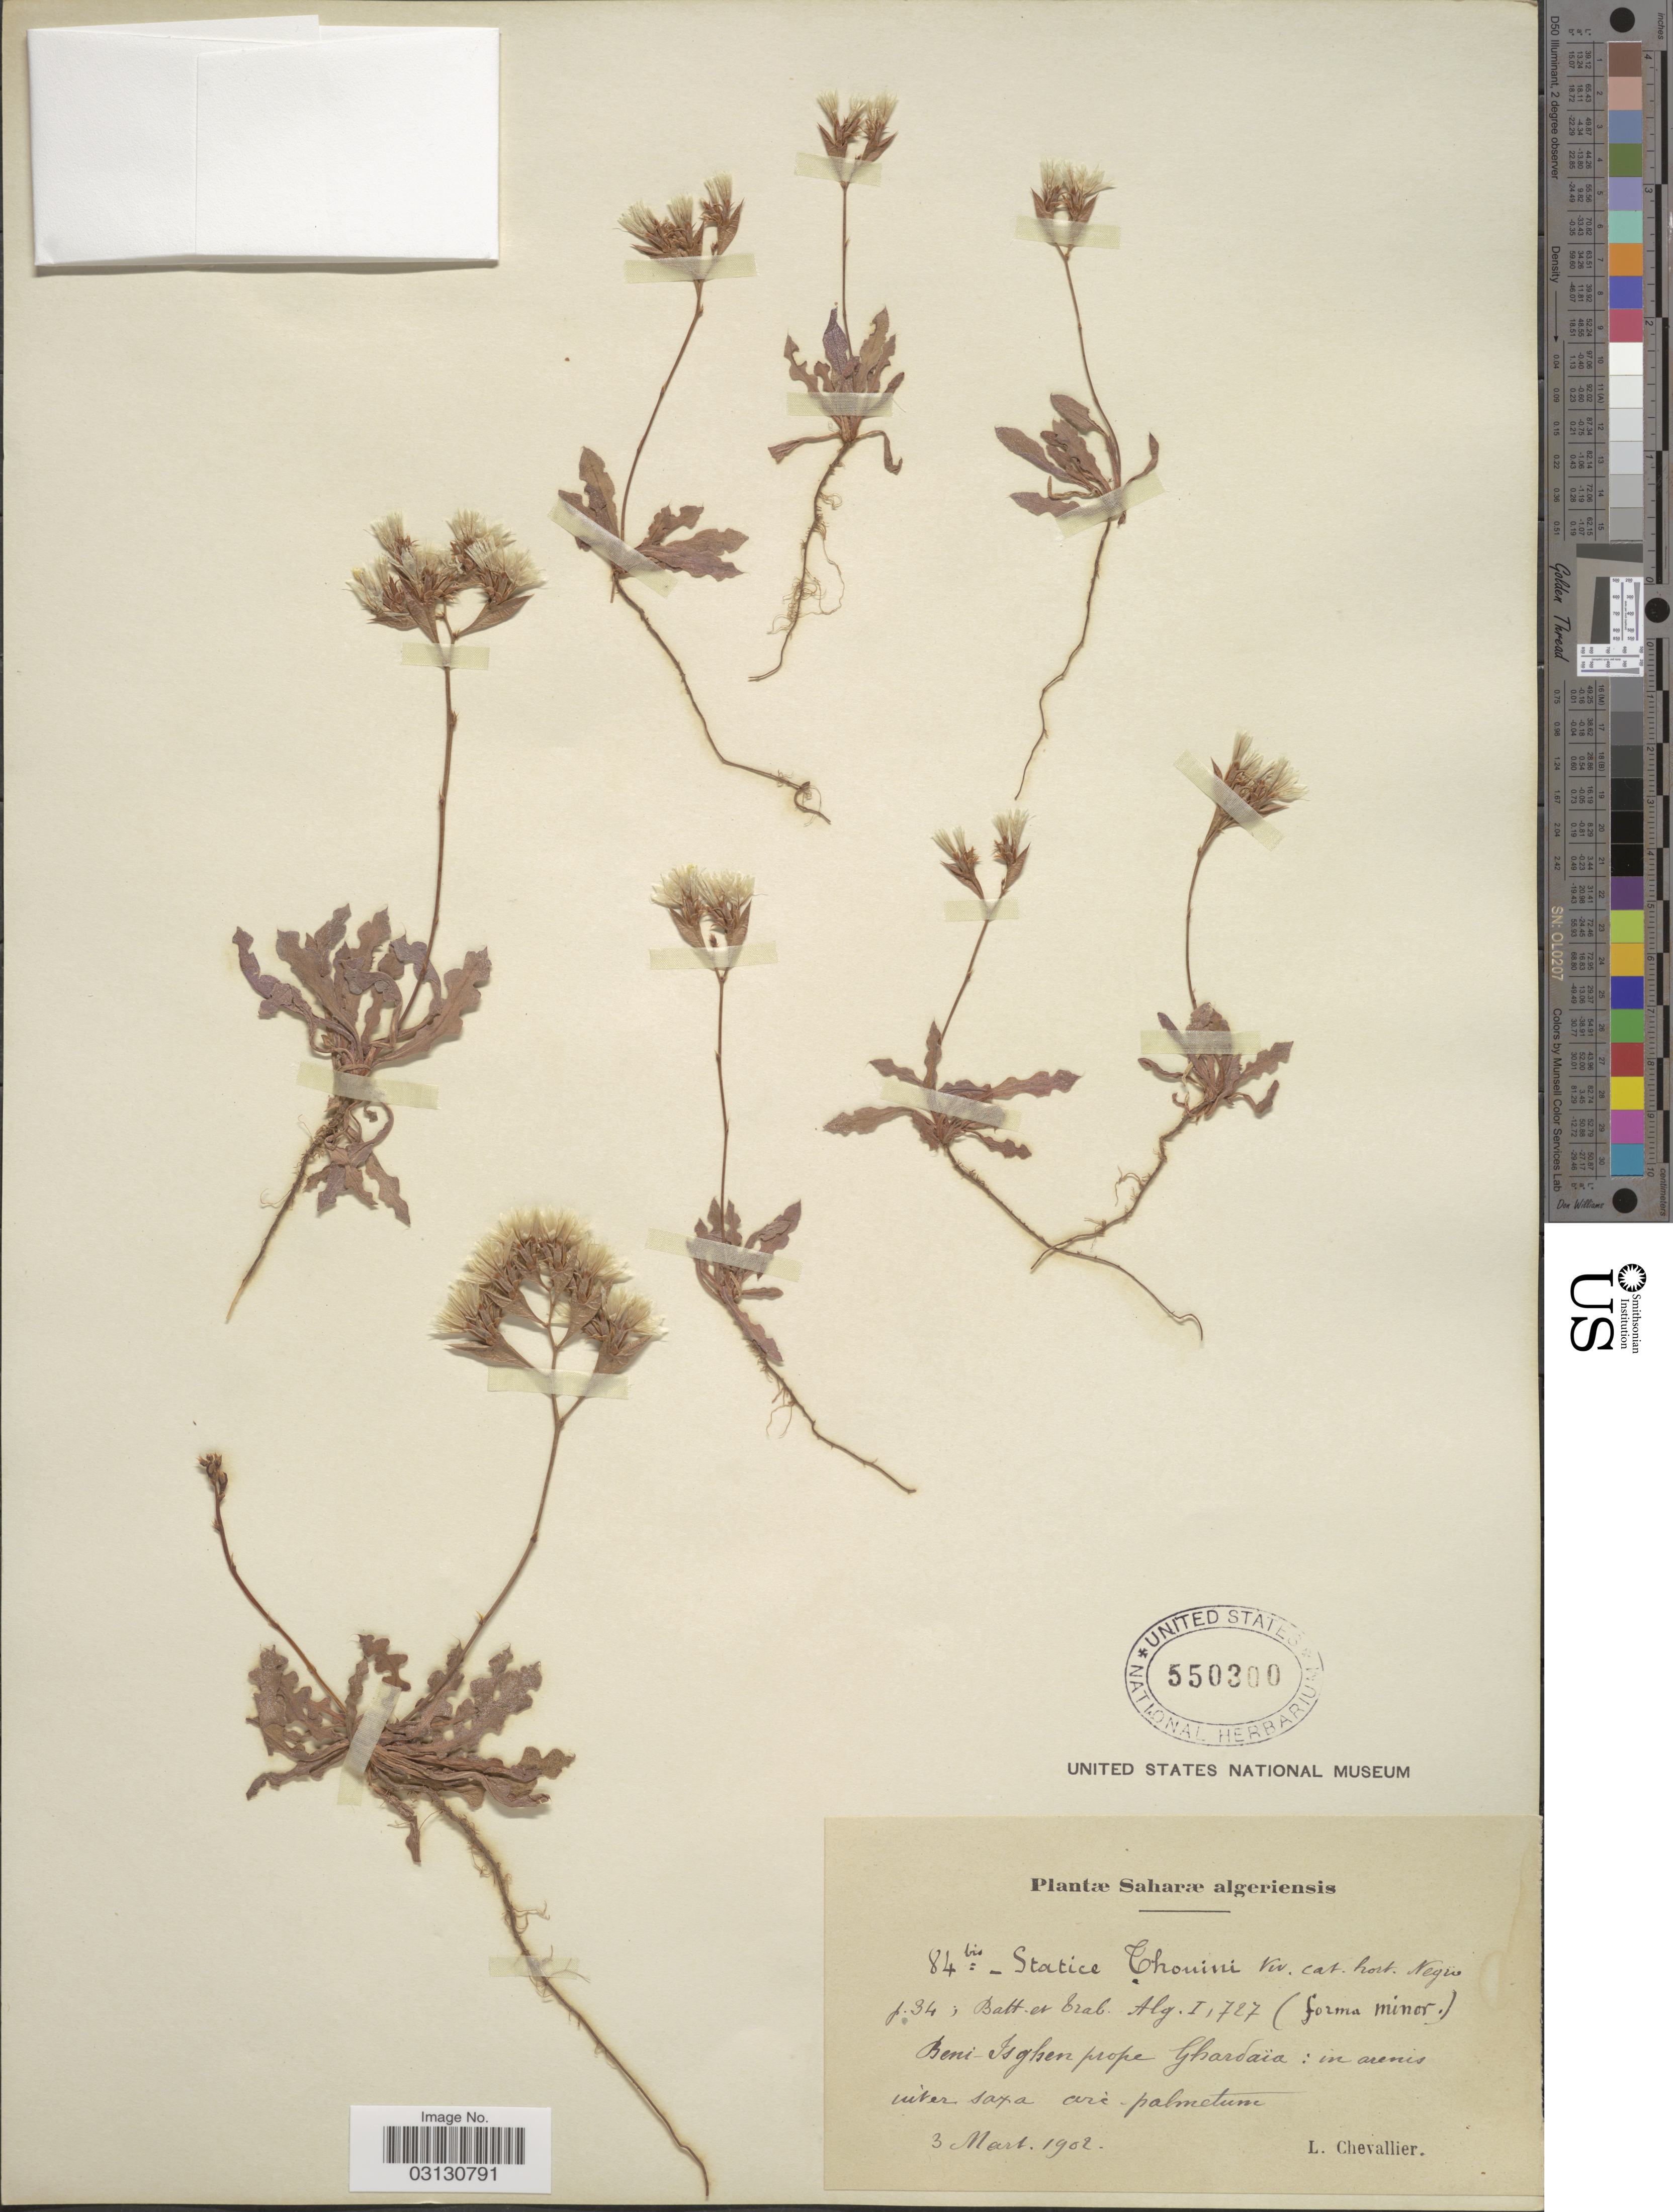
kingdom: Plantae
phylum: Tracheophyta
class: Magnoliopsida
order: Caryophyllales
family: Plumbaginaceae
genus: Limonium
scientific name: Limonium thouinii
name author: Kuntze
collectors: L. Chevallier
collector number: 84bis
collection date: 1902-03-03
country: Algeria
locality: Saharæ algeriensis, Beni-Isghen prope Ghardaia.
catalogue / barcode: US 550300